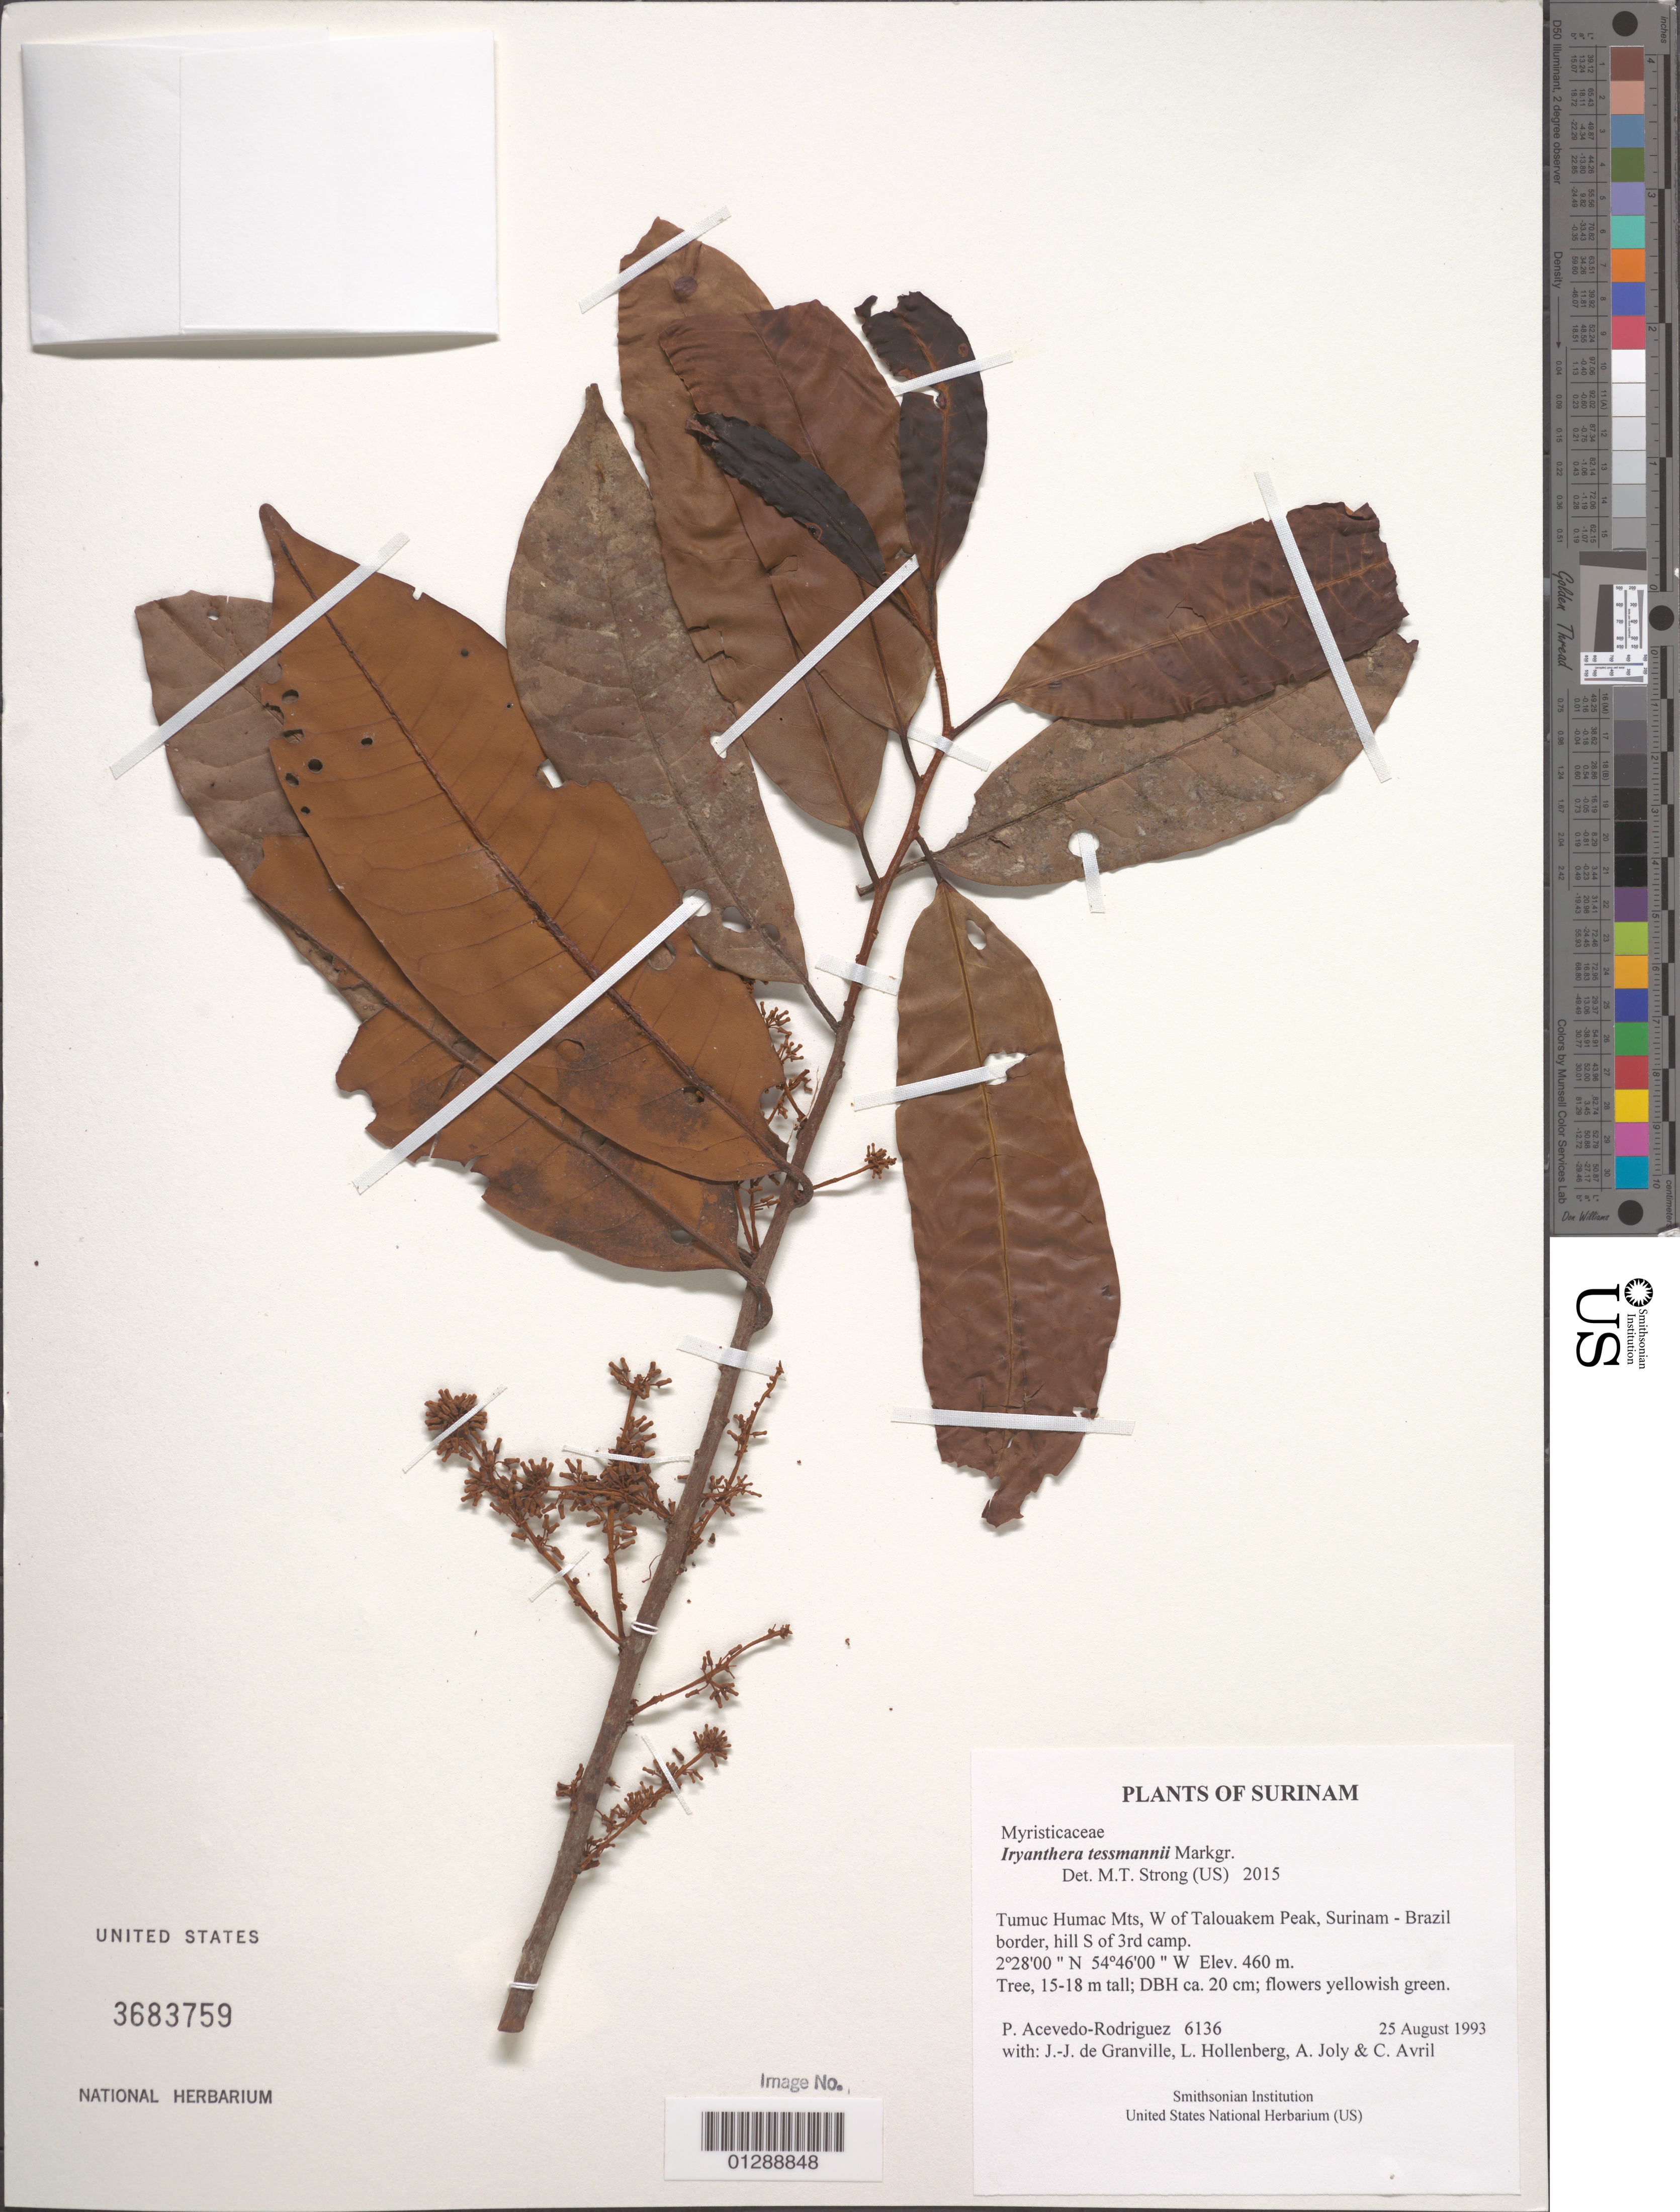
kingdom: Plantae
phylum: Tracheophyta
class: Magnoliopsida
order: Magnoliales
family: Myristicaceae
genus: Iryanthera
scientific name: Iryanthera tessmannii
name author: Markgr.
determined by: Strong, M. T., (US), Smithsonian Institution - National Museum of Natural History (UNITED STATES)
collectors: P. Acevedo-Rodr., J.-J. de Granville, L. Hollenberg, A. Joly & C. Avril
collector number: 6136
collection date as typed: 25 August 1993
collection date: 1993-08-25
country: Suriname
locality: Tumuc Humac Mts, W of Talouakem Peak, Surinam - Brazil border, hill S of 3rd camp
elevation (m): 460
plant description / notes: US, NY, MO, K, CA, P, B, L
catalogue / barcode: US 3683759